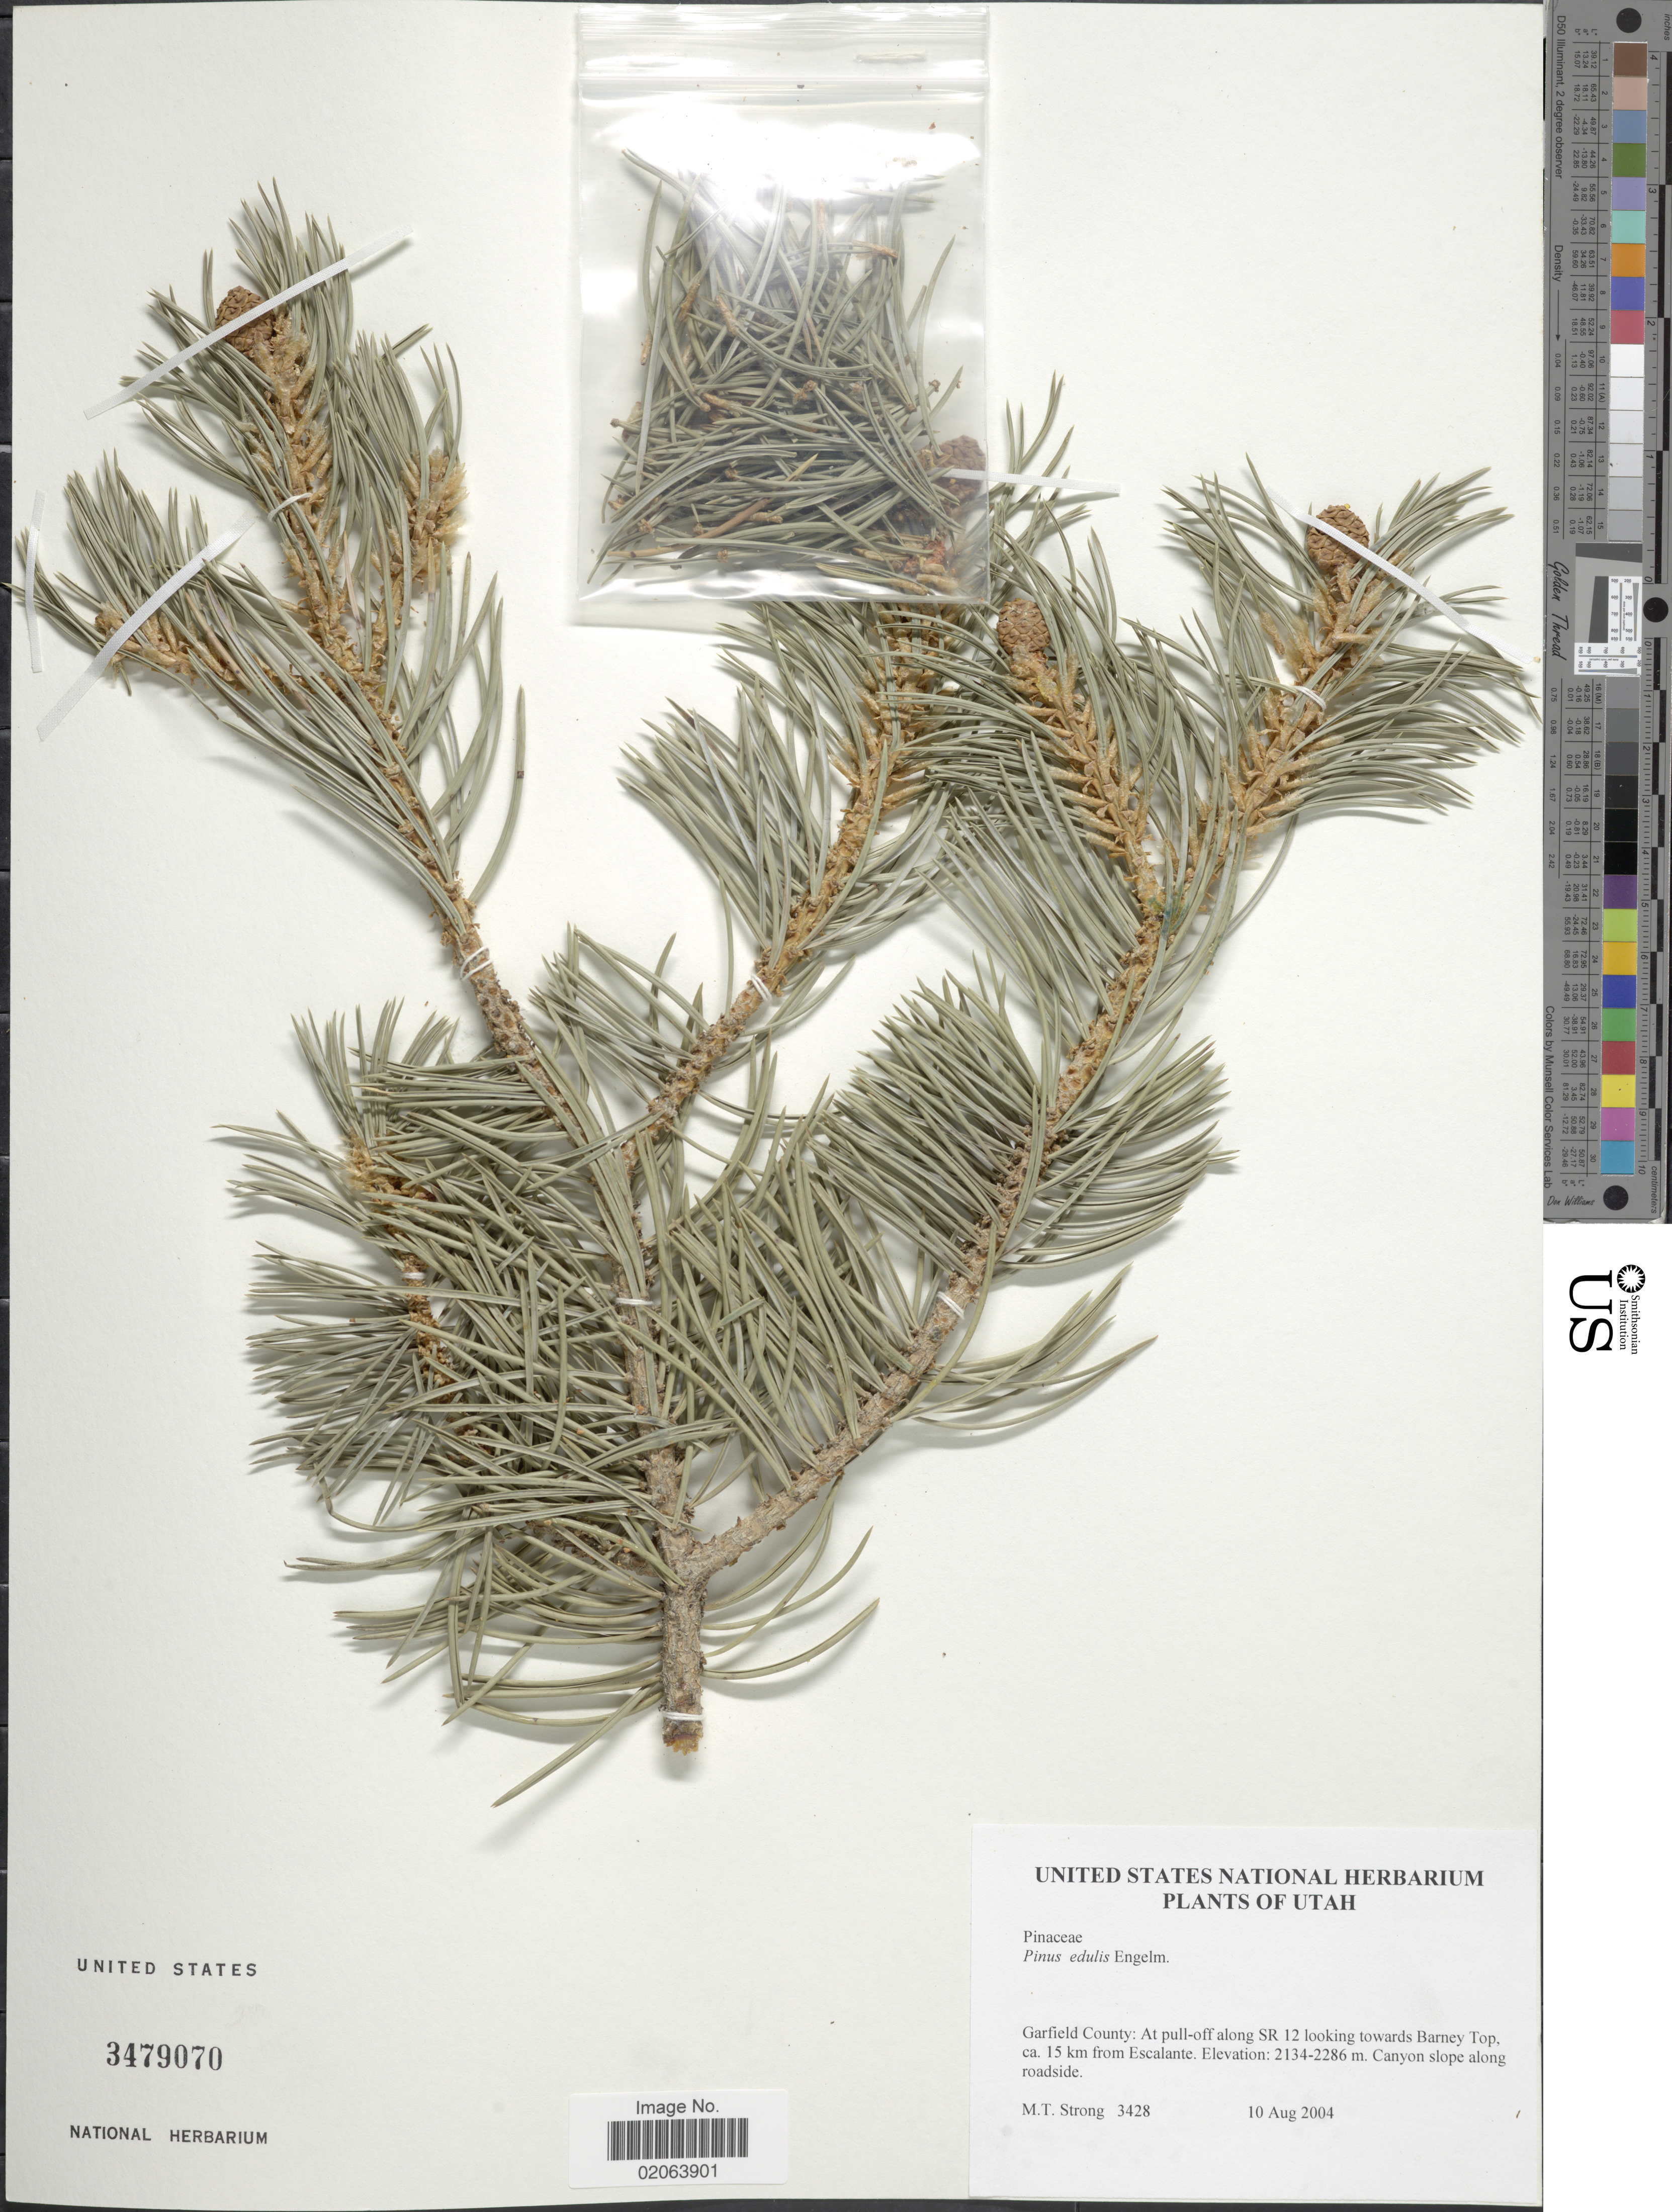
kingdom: Plantae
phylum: Tracheophyta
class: Pinopsida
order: Pinales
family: Pinaceae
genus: Pinus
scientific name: Pinus edulis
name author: Engelm.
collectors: M. T. Strong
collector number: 3428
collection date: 2004-08-10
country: United States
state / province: Utah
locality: Garfield County: At pull-off along SR 12 looking towards Barney Top, ca. 15 km from Escalante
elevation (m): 2134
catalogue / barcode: US 3479070